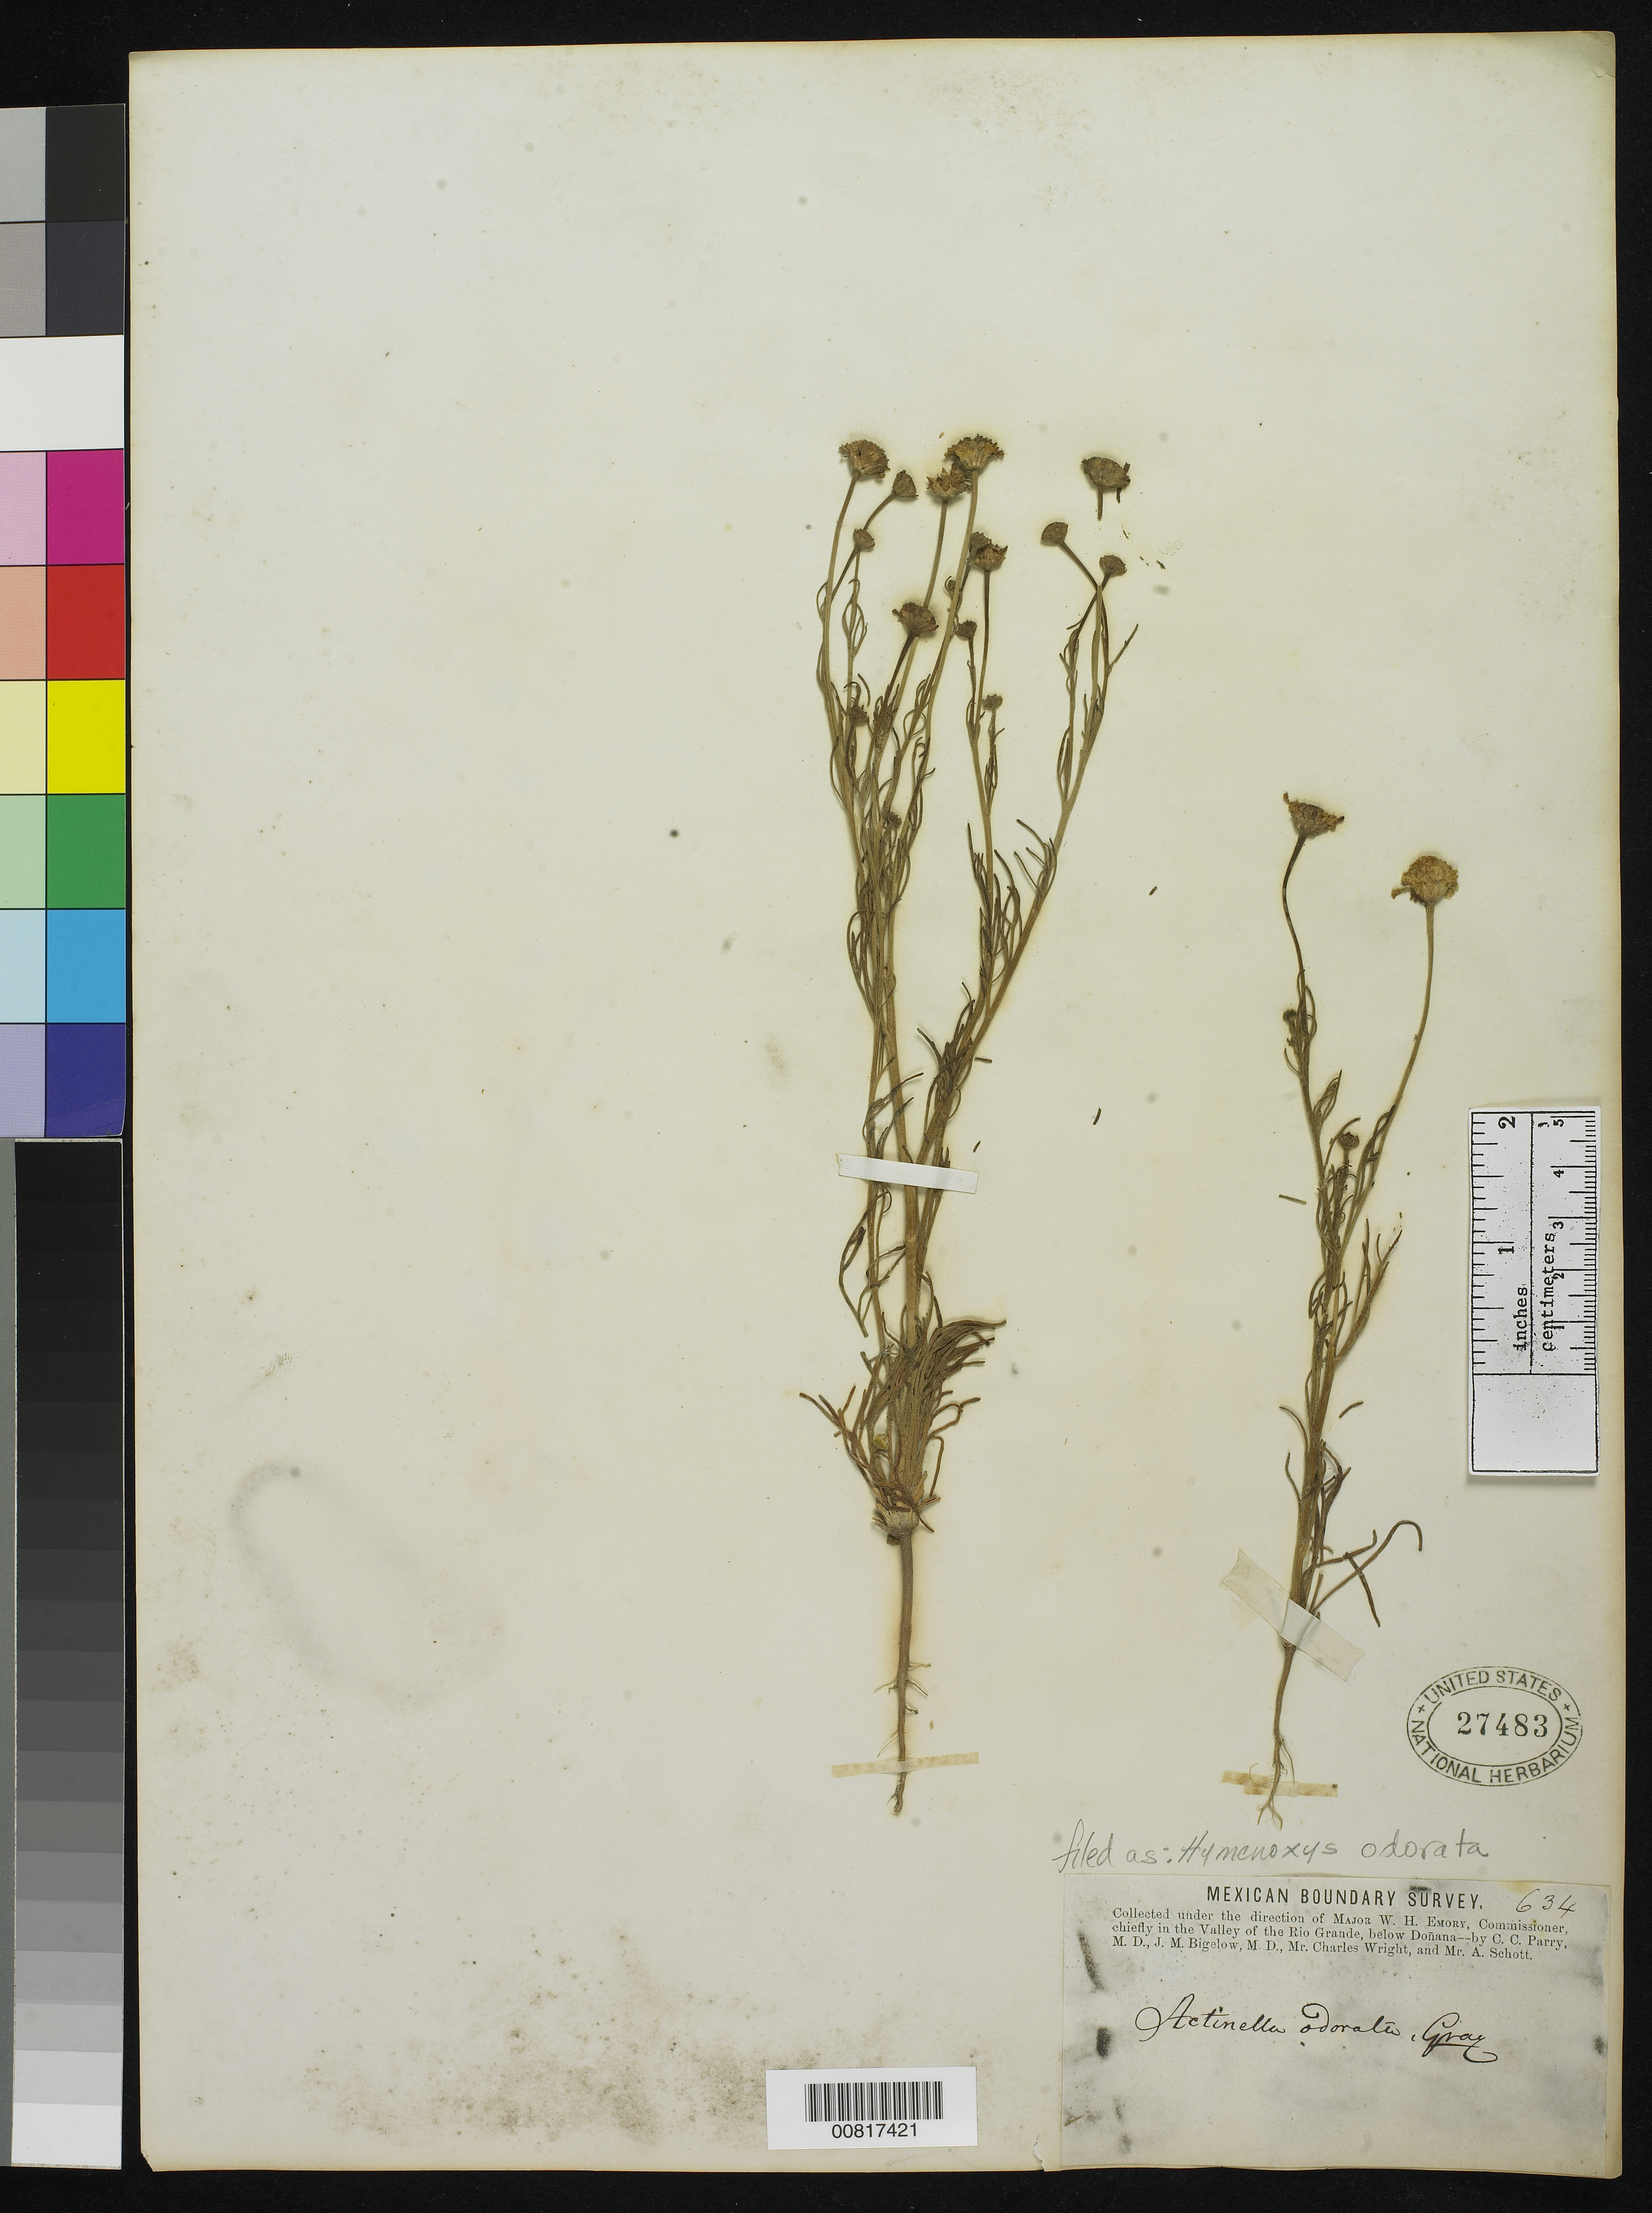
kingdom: Plantae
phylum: Tracheophyta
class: Magnoliopsida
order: Asterales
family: Asteraceae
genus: Hymenoxys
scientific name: Hymenoxys odorata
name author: DC.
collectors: C. C. Parry, J. M. Bigelow, C. Wright & A. C. V. Schott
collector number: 634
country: United States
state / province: New Mexico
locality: Valley of the Rio Grande, below Doñana, New Mexico.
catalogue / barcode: US 27483